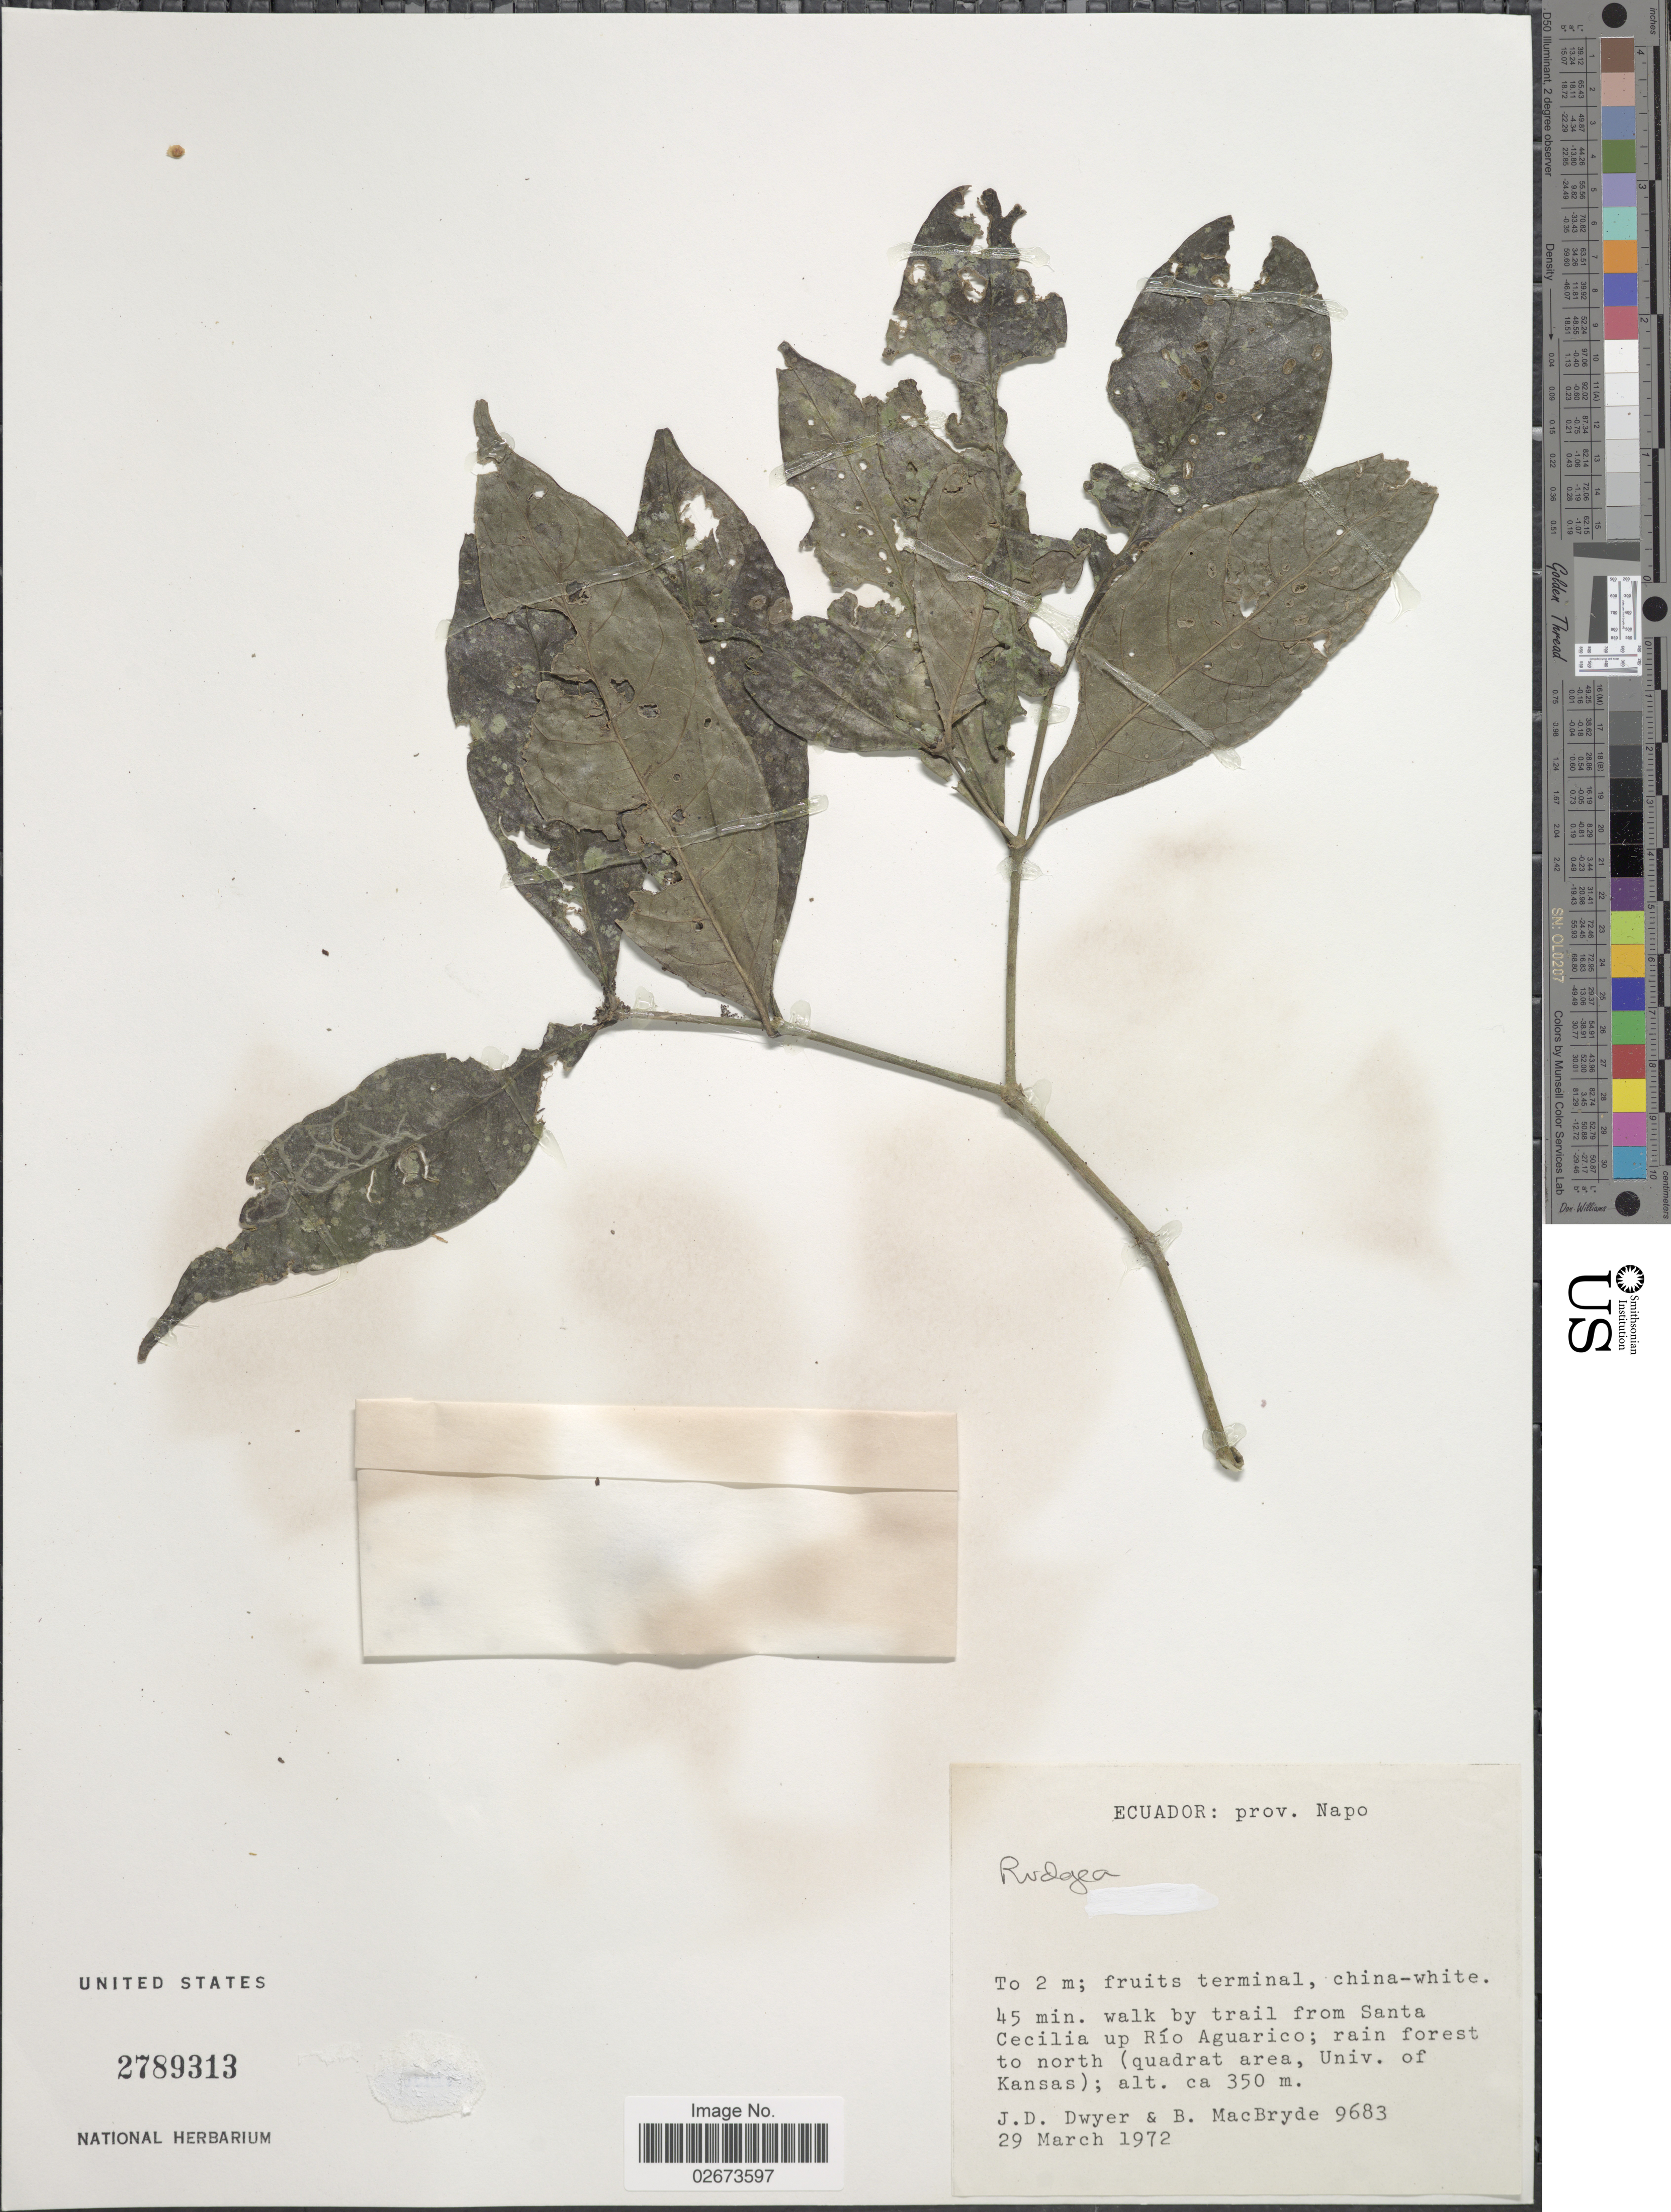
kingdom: Plantae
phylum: Tracheophyta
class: Magnoliopsida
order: Gentianales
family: Rubiaceae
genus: Rudgea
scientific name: Rudgea sp.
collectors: J. D. Dwyer & B. MacBryde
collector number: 9683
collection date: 1972-03-29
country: Ecuador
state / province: Napo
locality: Prov. Napo, 45 min. walk by trail from Santa Cecilia up Rio Aguarico, rain forest to north (quadrat area, Univ. of Kansas)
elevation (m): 350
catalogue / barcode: US 2789313